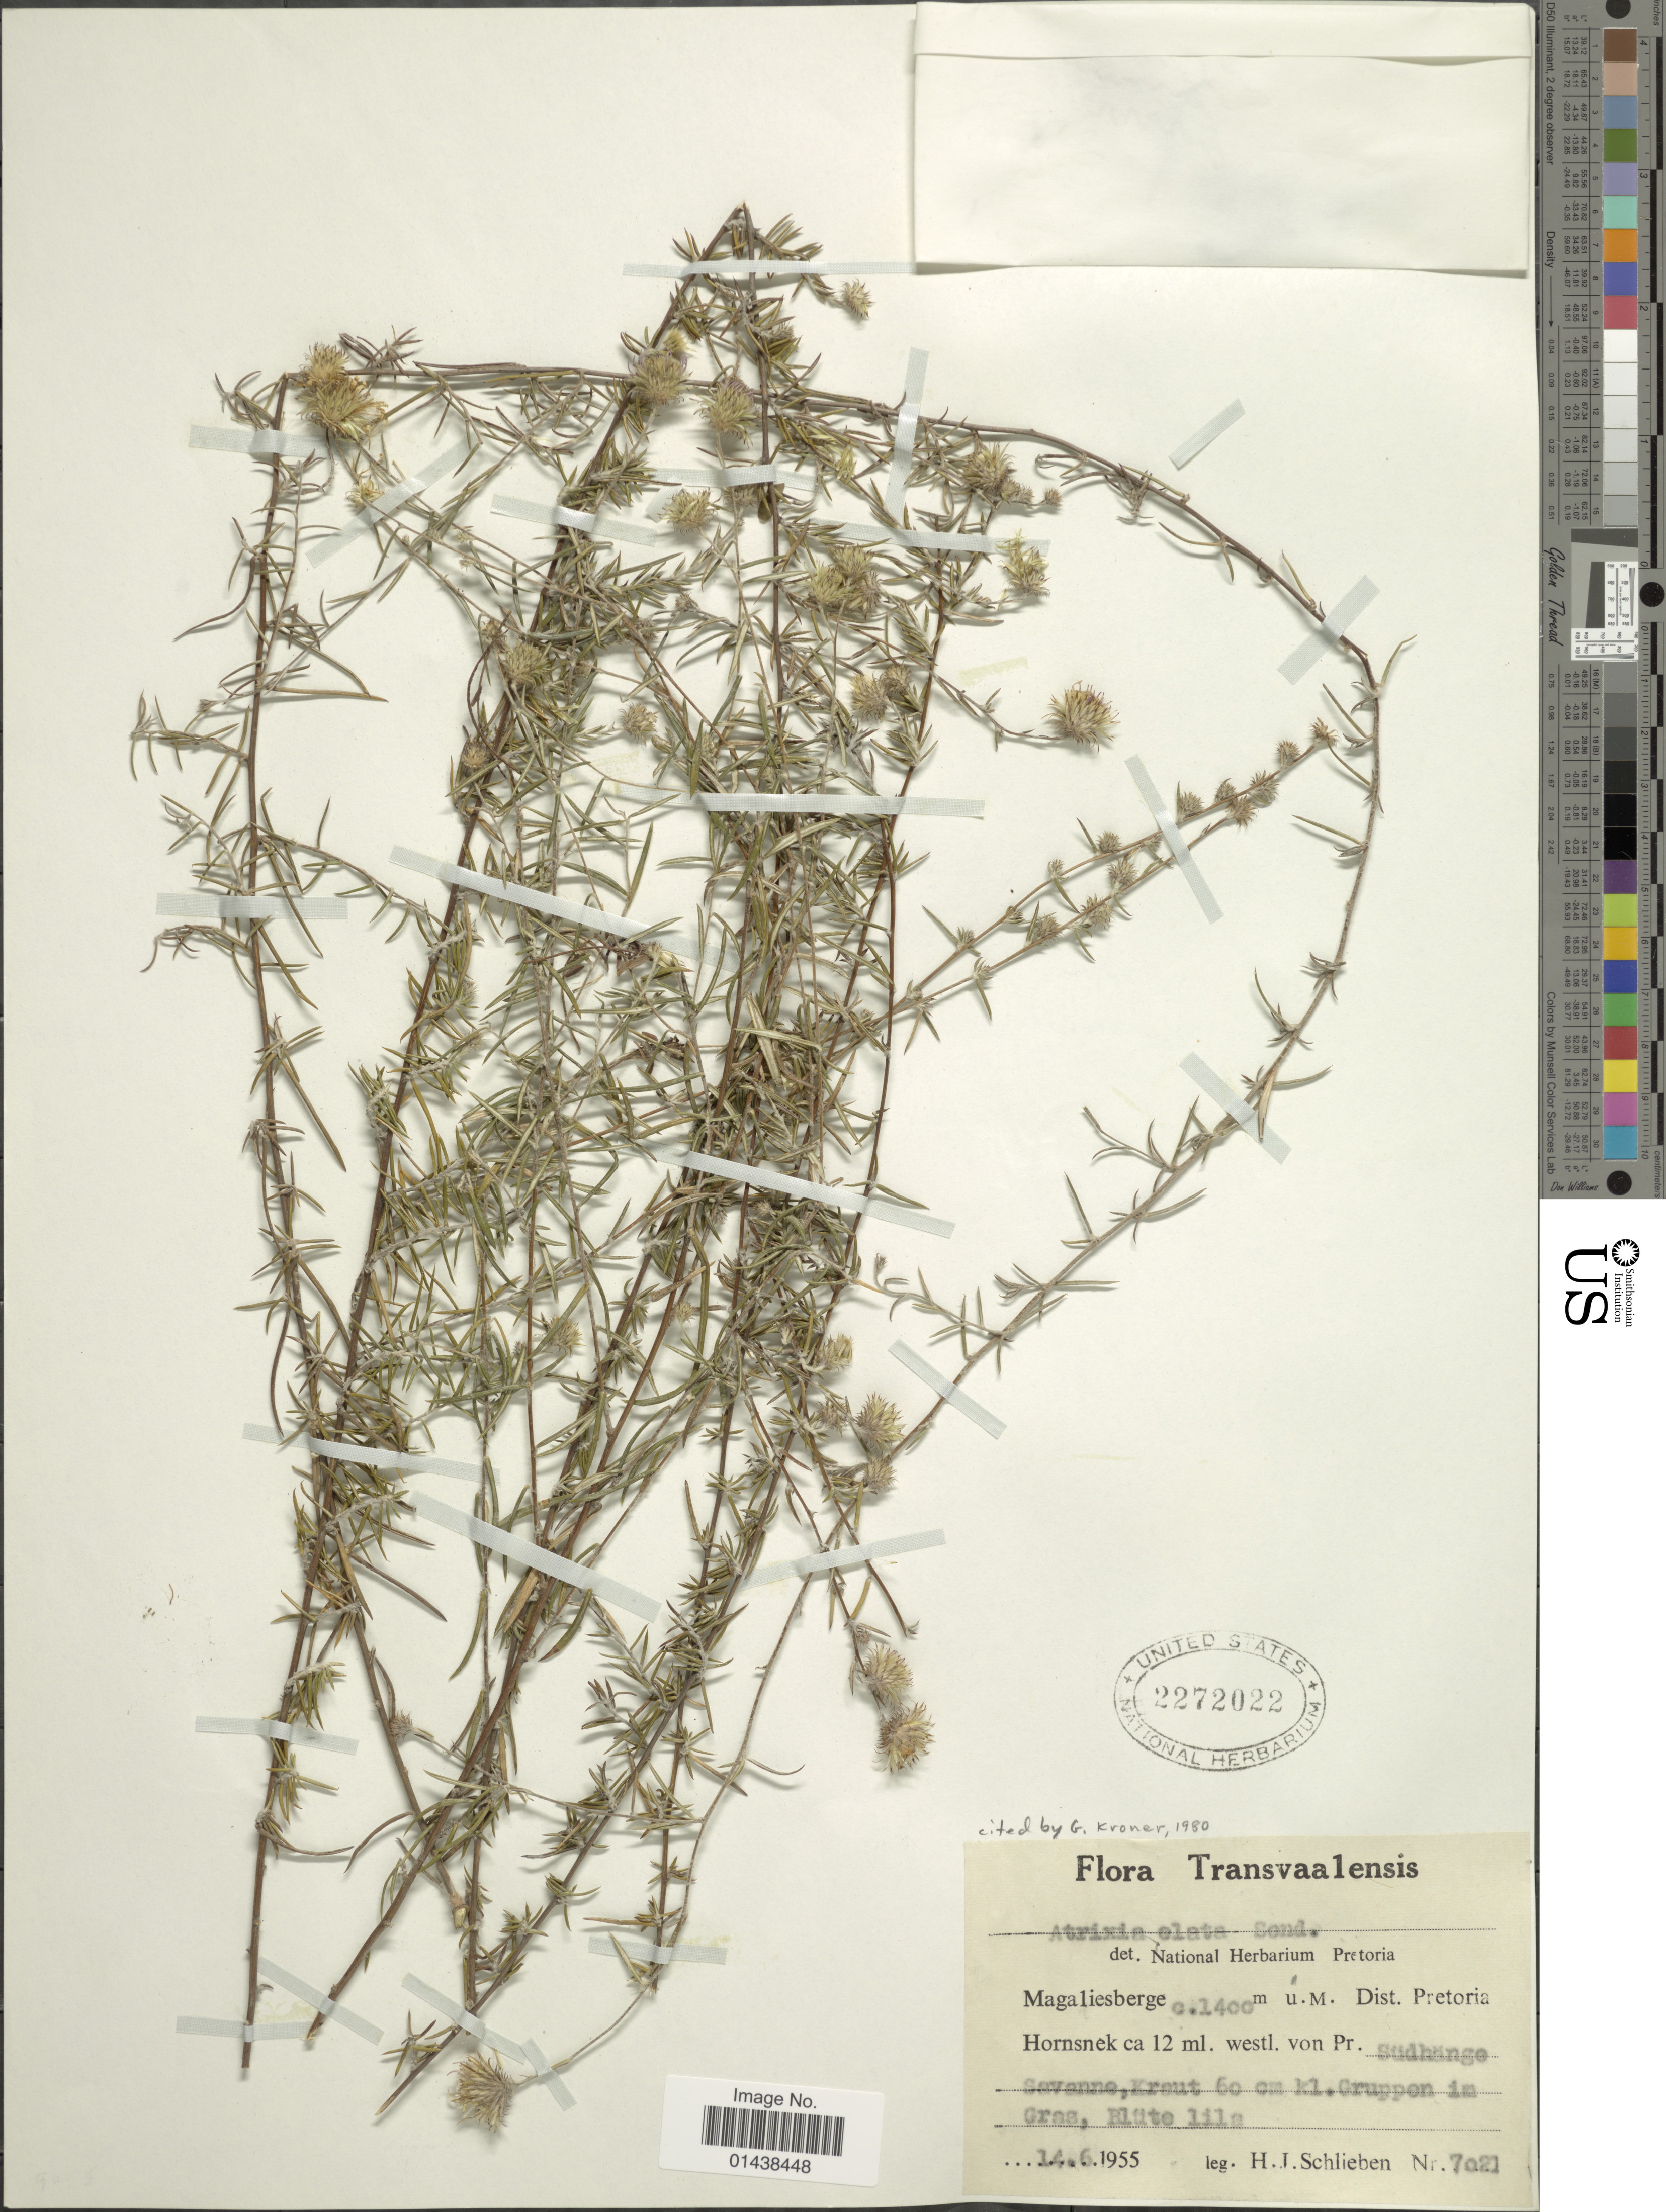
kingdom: Plantae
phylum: Tracheophyta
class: Magnoliopsida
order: Asterales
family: Asteraceae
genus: Athrixia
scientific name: Athrixia elata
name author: Sond.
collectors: H. J. Schlieben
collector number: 7021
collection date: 1955-06-14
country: South Africa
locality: Magaliesberge u.m. Distr. Pretoria Hornsnek ca. 12 ml. westl. von Pr. Sudhange Savanne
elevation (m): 1400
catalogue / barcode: US 2272022